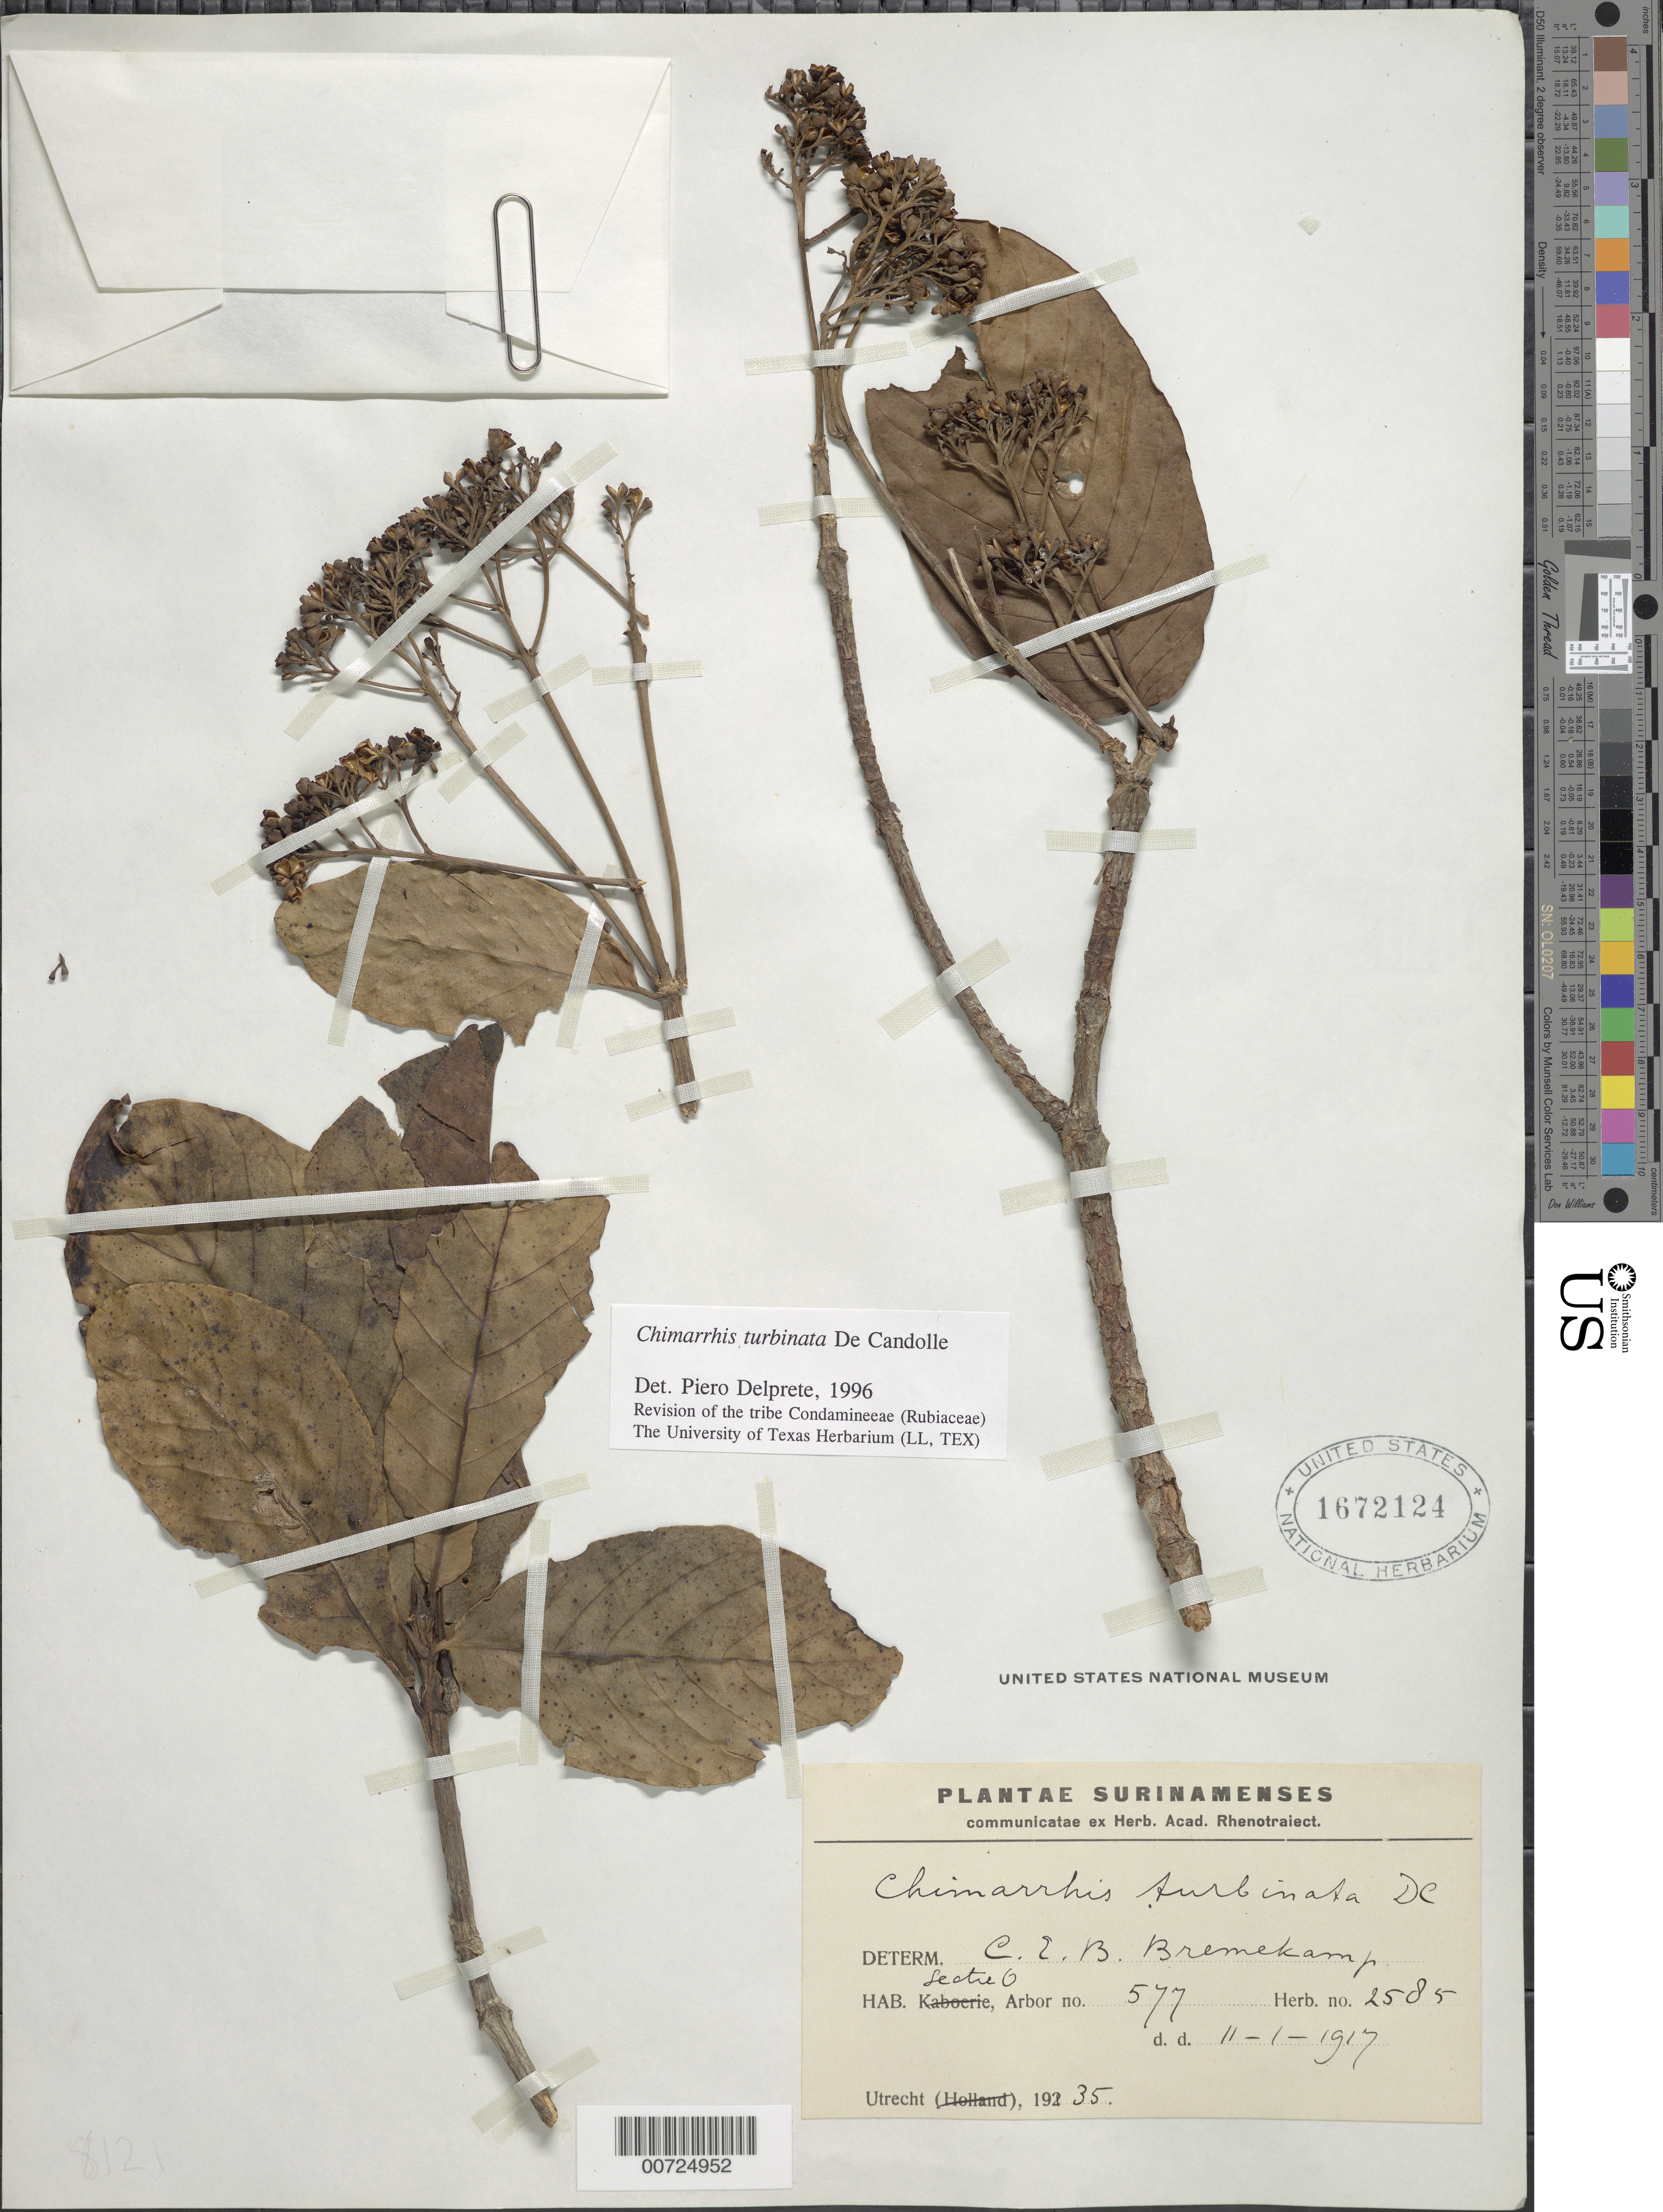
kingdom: Plantae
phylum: Tracheophyta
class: Magnoliopsida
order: Gentianales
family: Rubiaceae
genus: Chimarrhis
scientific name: Chimarrhis turbinata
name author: DC.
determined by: Delprete, P. G., Herb. de Guyane Cay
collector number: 2585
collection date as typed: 1-Nov-17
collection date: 1917-11-01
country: Suriname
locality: Sectie O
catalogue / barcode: US 1672124